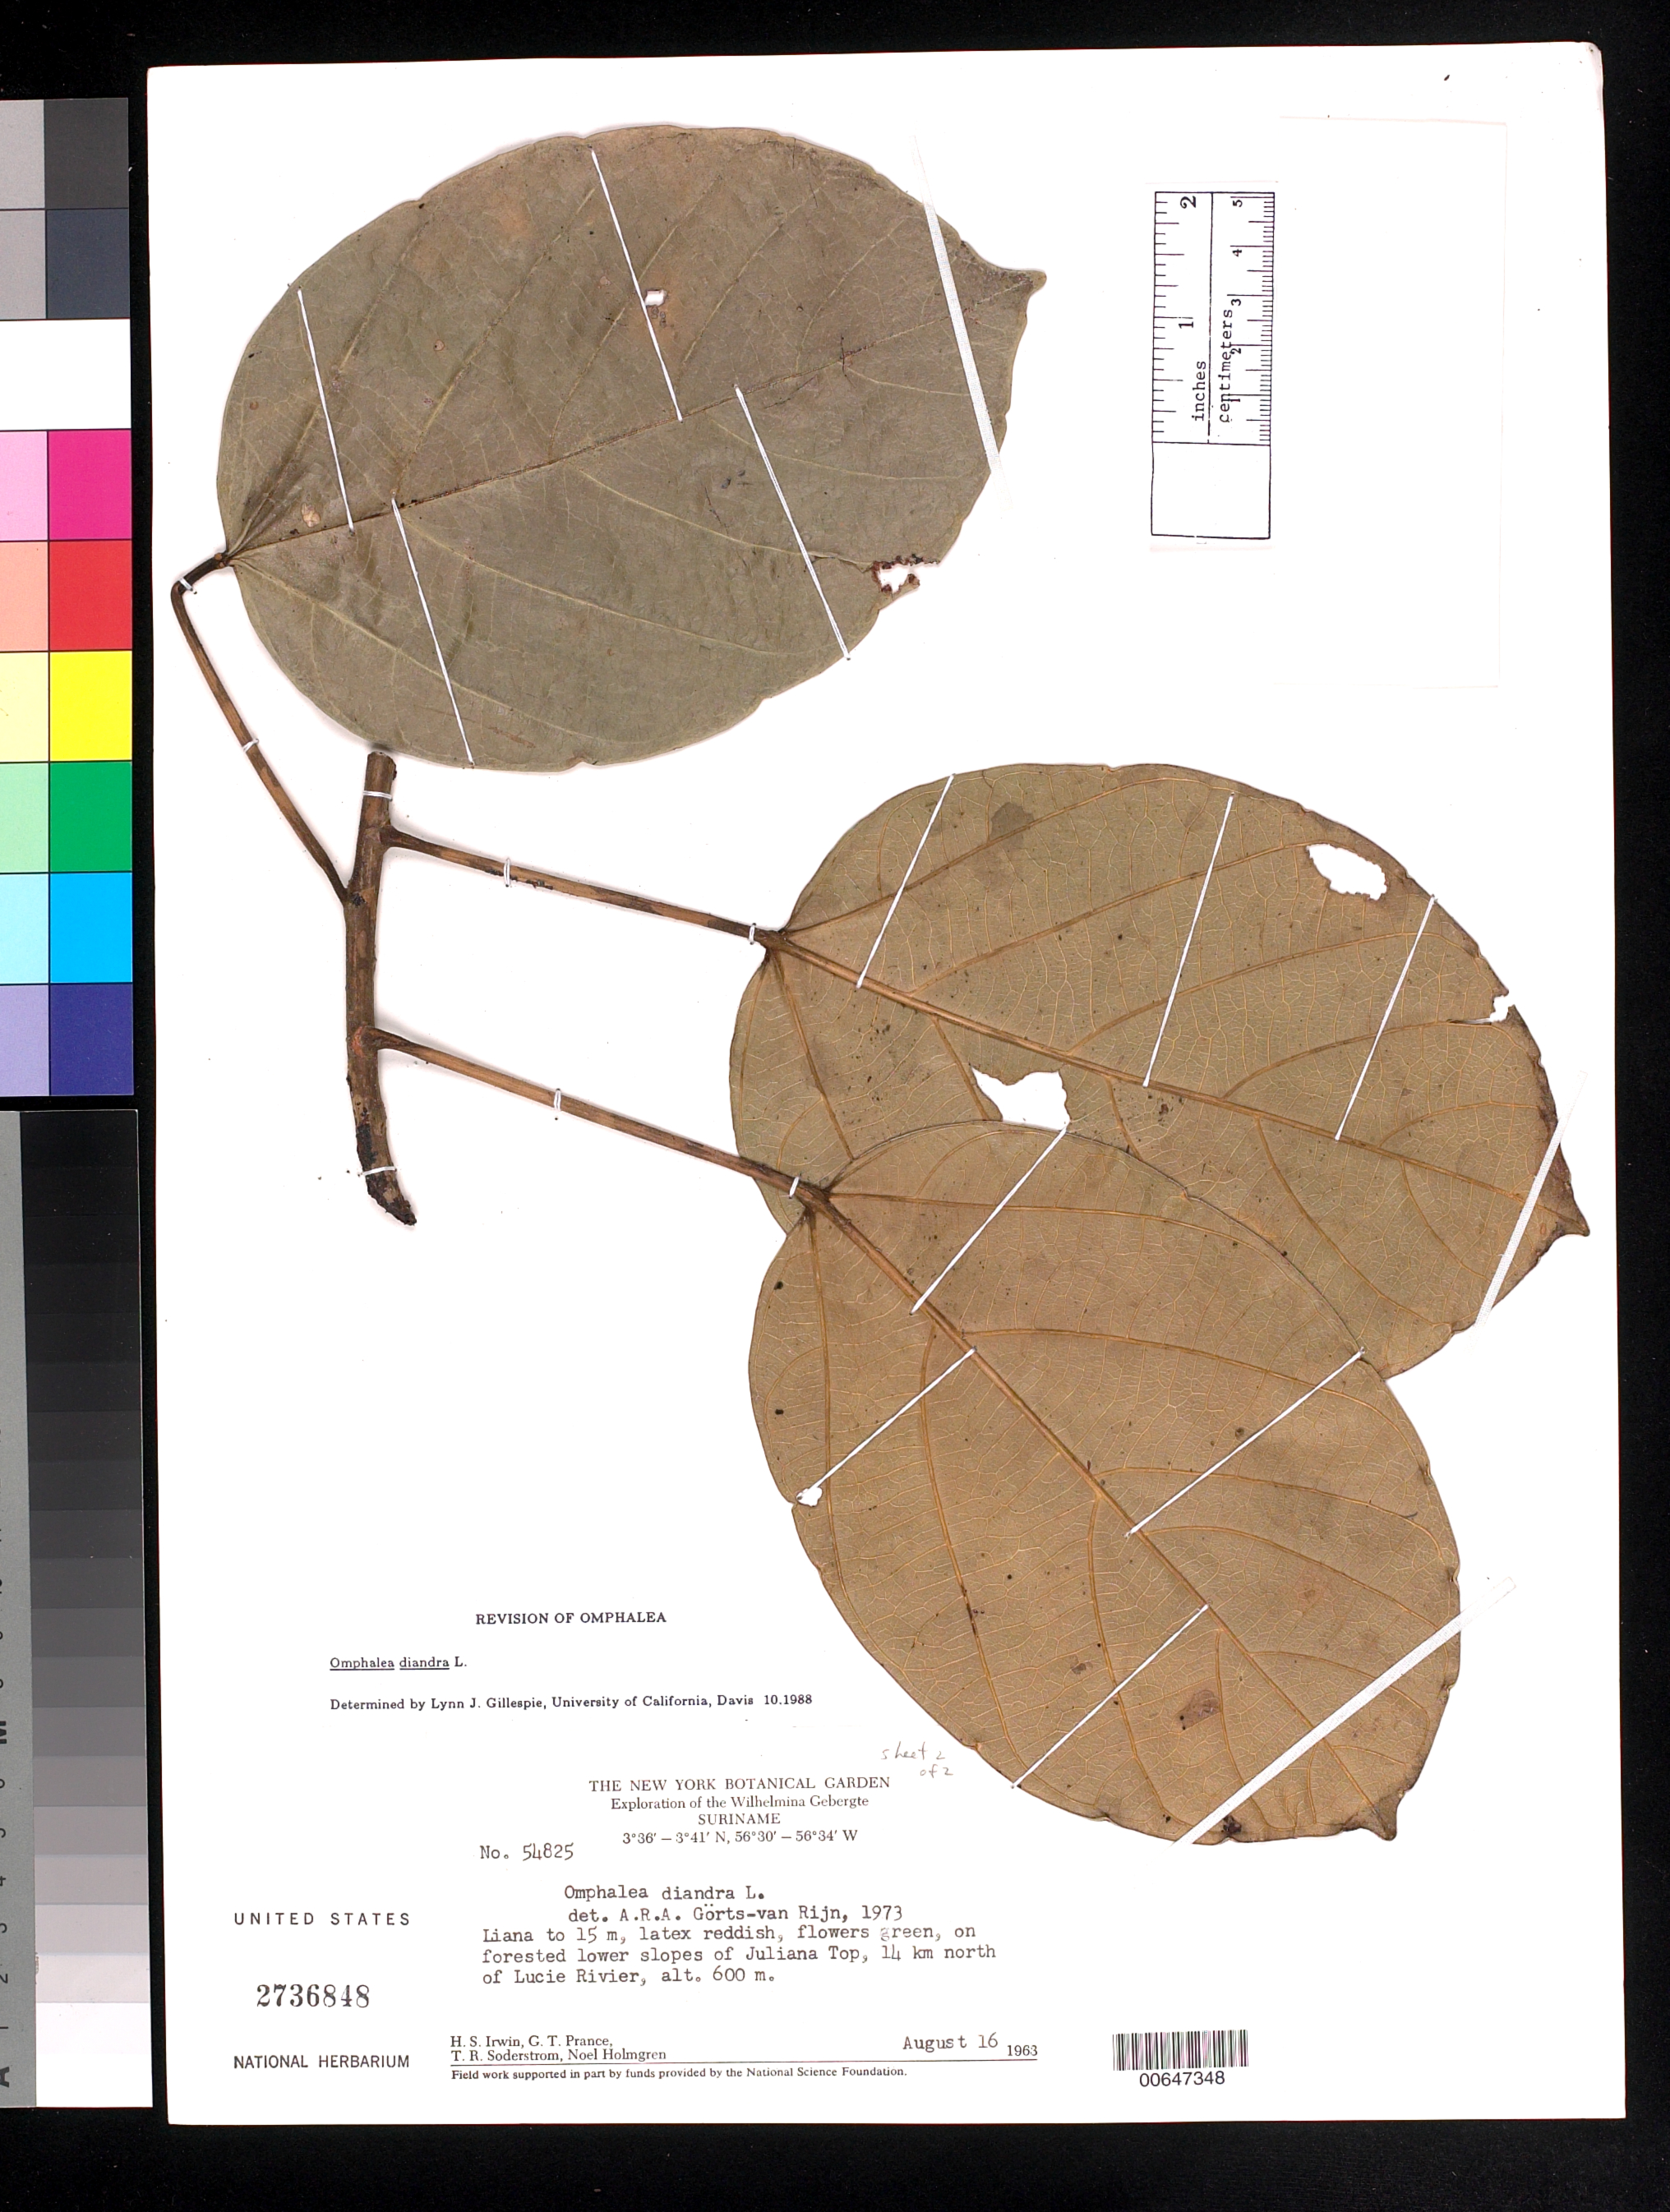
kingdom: Plantae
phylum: Tracheophyta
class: Magnoliopsida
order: Malpighiales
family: Euphorbiaceae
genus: Omphalea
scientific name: Omphalea diandra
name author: L.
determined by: Gillespie, L. J.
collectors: H. Irwin, G. T. Prance, T. R. Soderstrom & N. H. Holmgren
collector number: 54825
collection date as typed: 16-Aug-63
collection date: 1963-08-16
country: Suriname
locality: Juliana Top, 14 km N of Lucie R., Wilhelmina Gebergte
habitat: Forested lower slopes of Juliana Top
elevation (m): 600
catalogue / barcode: US 2736848